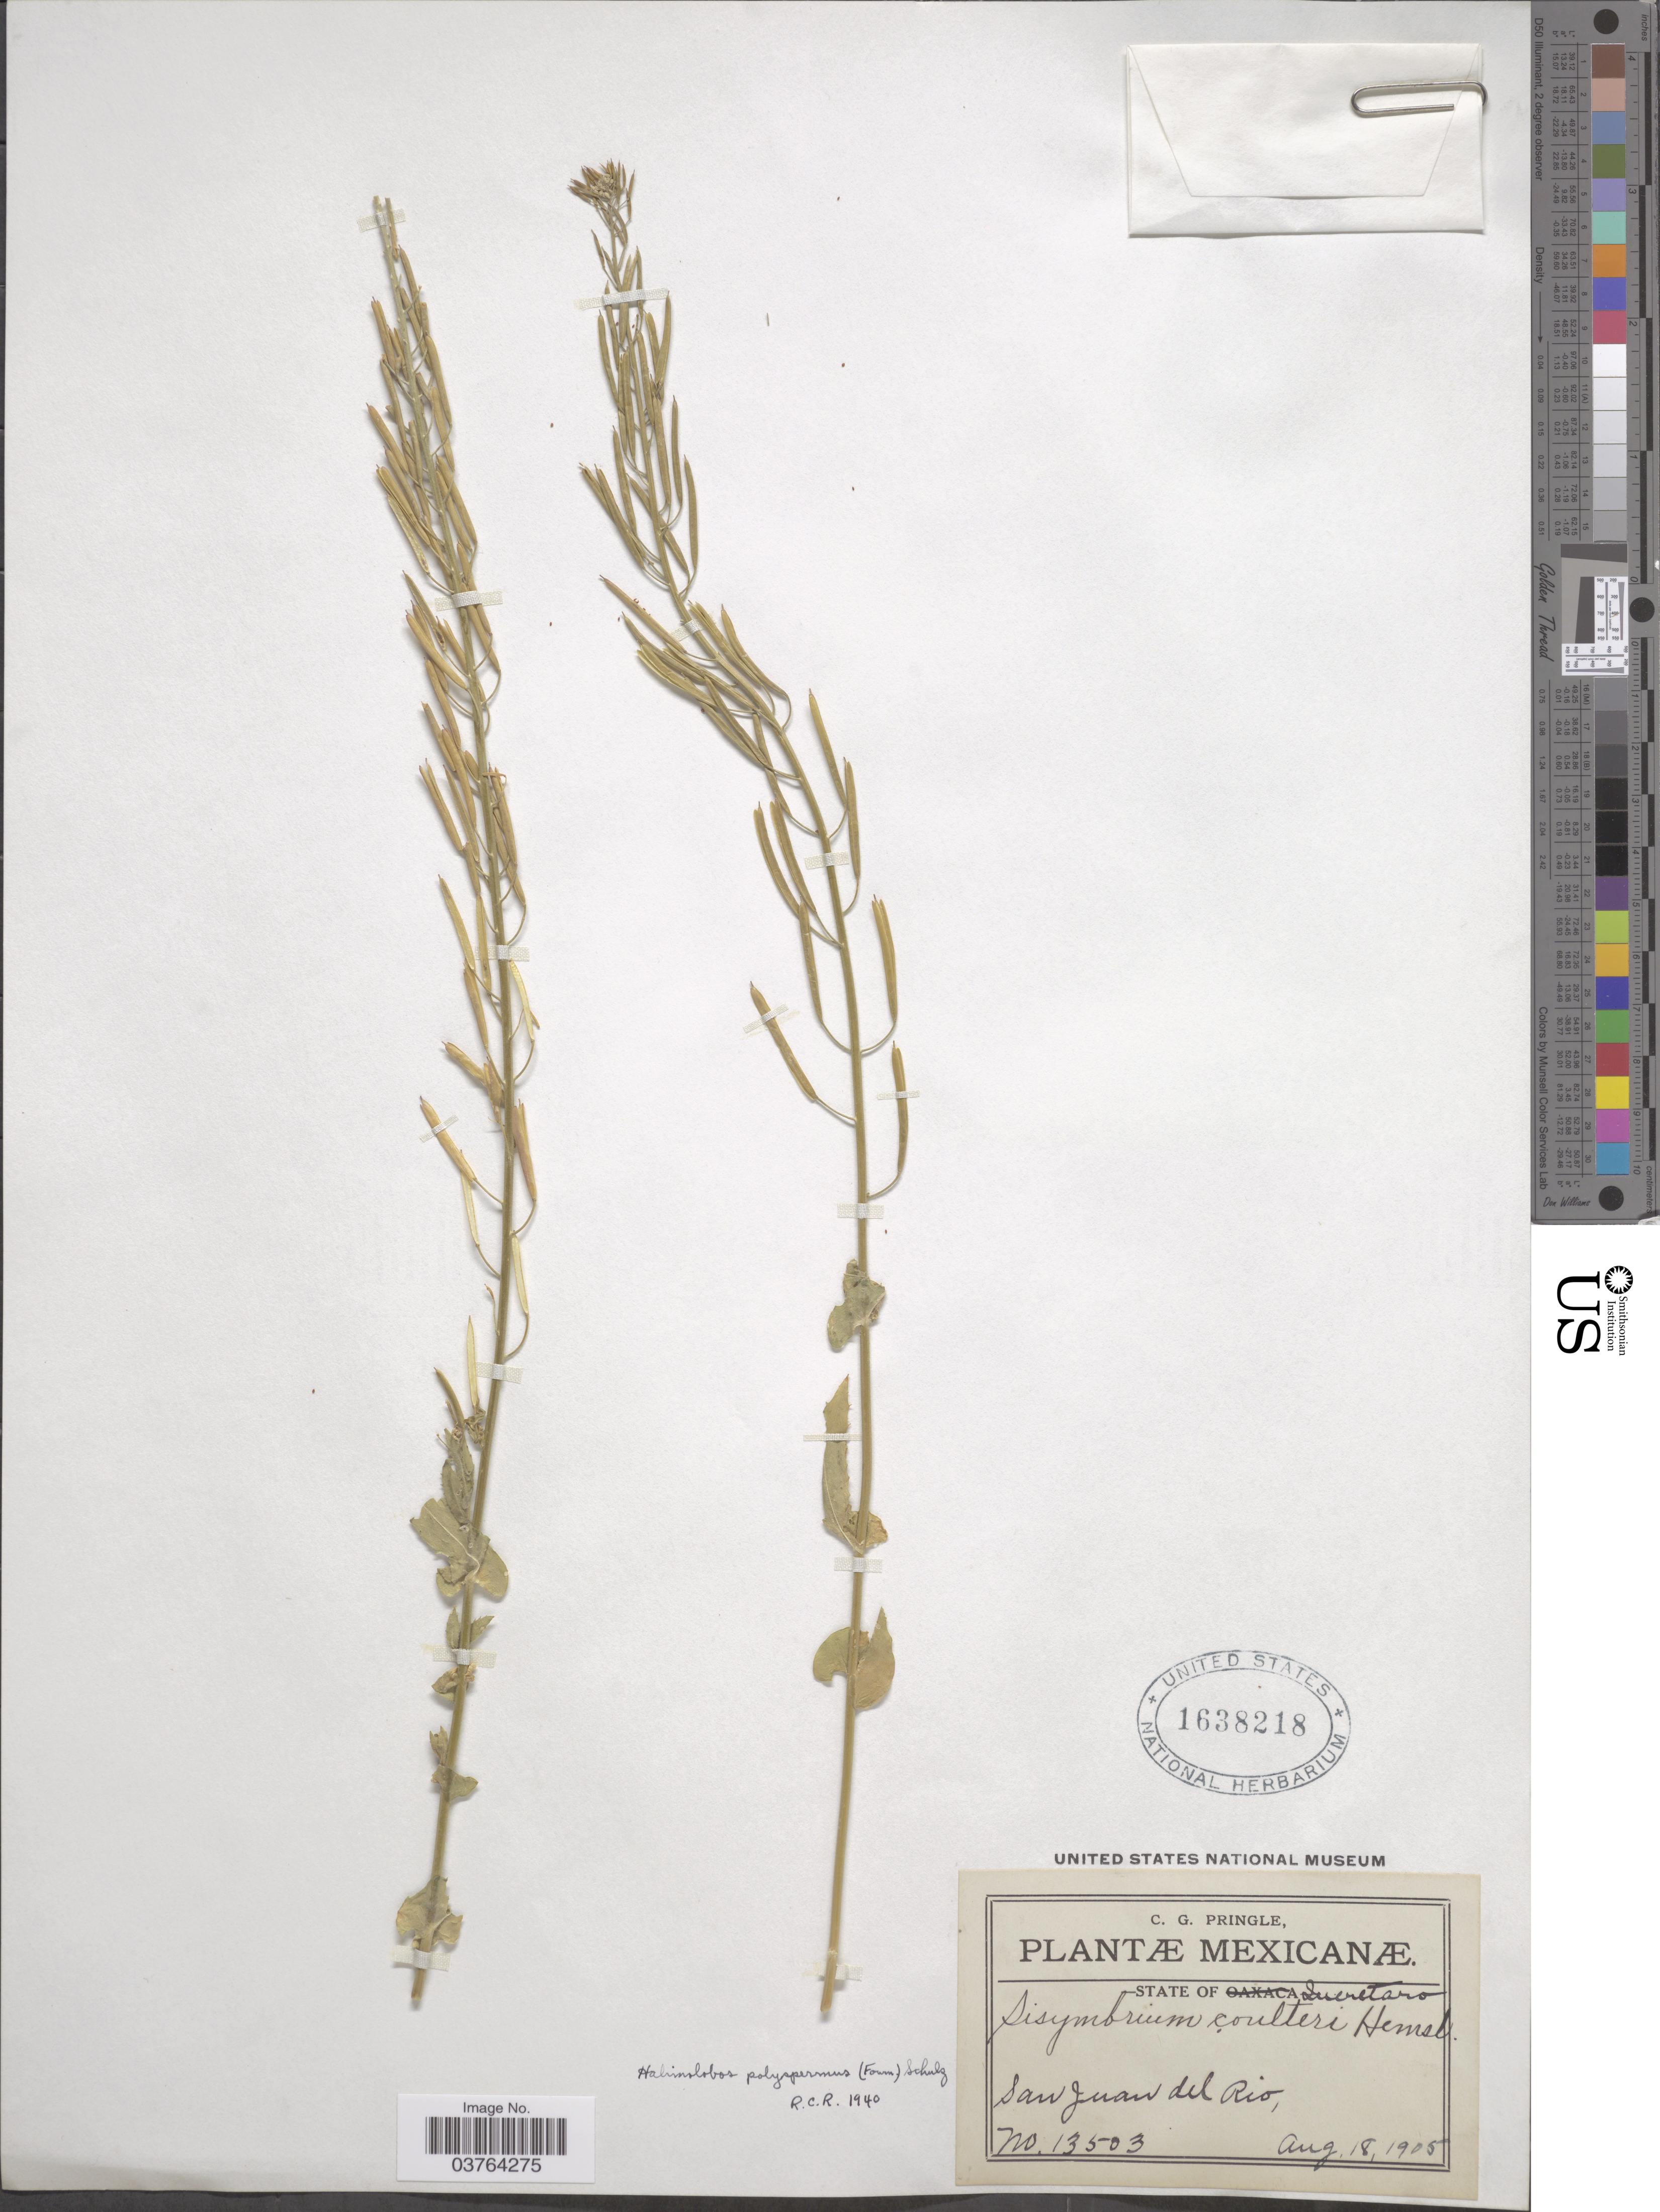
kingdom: Plantae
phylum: Tracheophyta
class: Magnoliopsida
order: Brassicales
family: Brassicaceae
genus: Halimolobos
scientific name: Halimolobos polyspermus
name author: O.E. Schulz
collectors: C. G. Pringle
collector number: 13503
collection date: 1905-08-18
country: Mexico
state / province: Querétaro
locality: Mexicanæ. San Juan del Rio.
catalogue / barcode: US 1638218